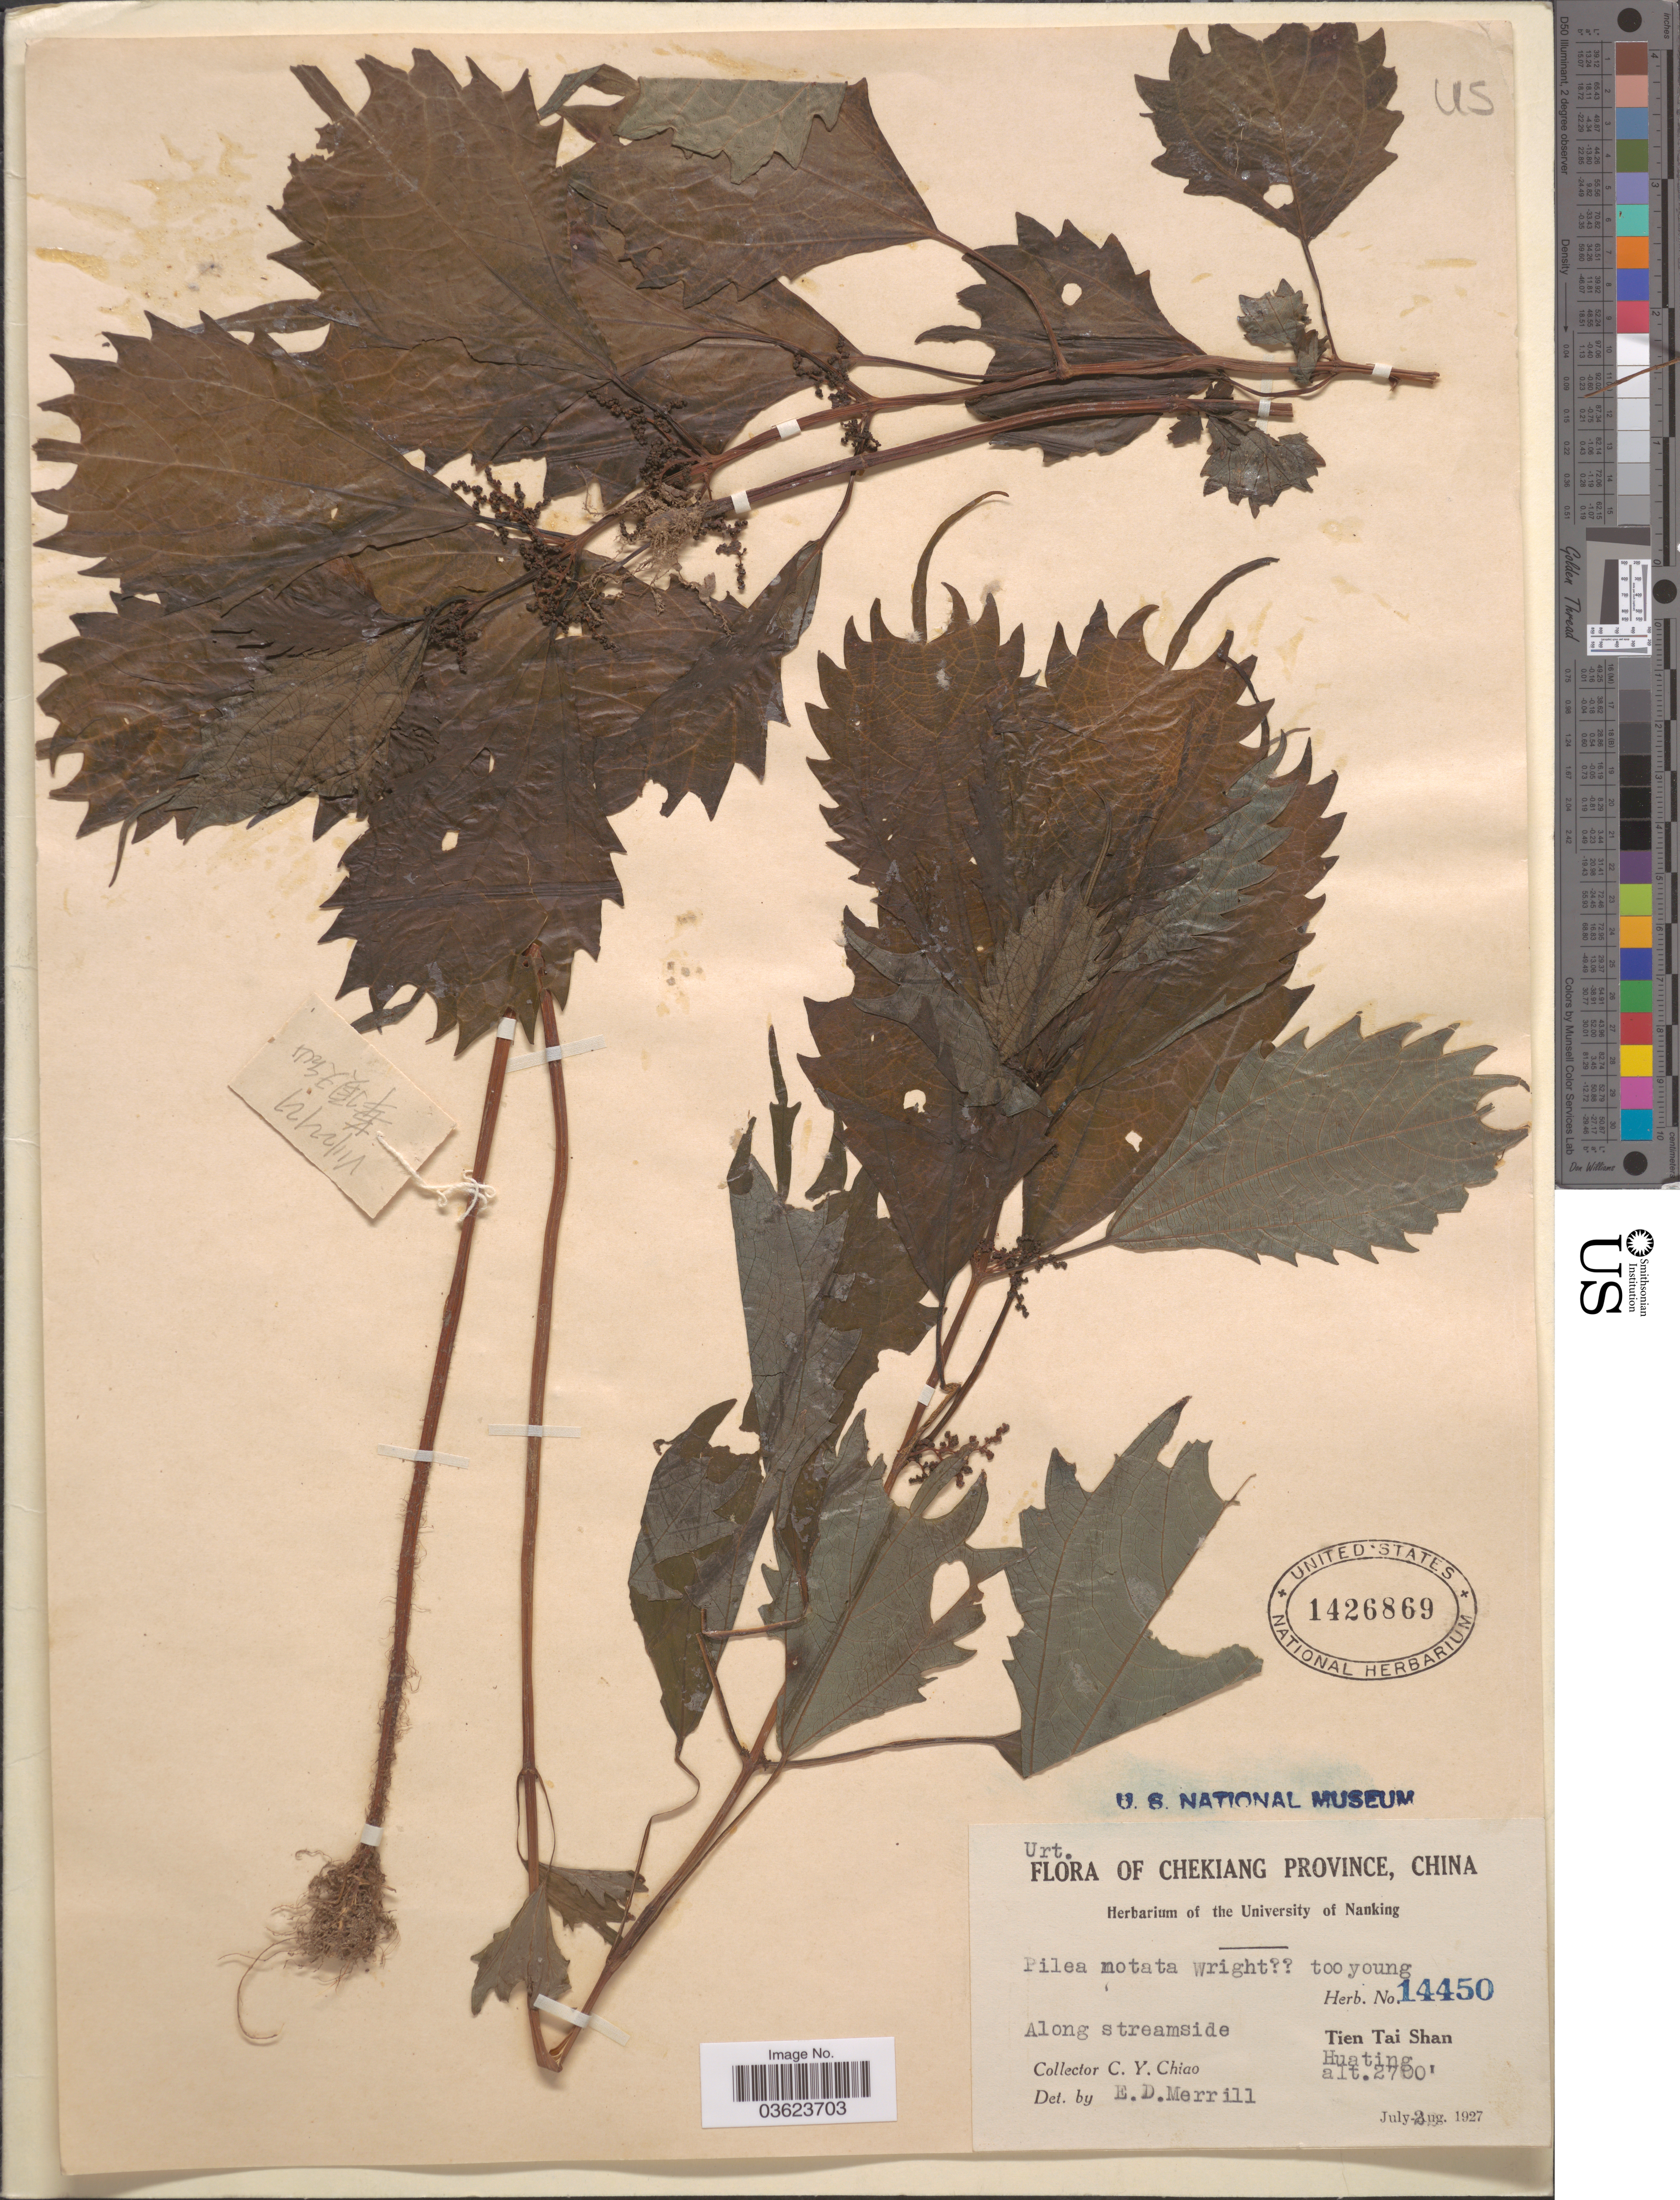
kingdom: Plantae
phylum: Tracheophyta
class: Magnoliopsida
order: Rosales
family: Urticaceae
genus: Pilea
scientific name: Pilea sinofasciata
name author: C.J. Chen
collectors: C. Y. Chiao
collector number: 14450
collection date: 1927-07-02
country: China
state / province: Zhejiang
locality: Chekiang Province. Tien Tai Shan. Huating.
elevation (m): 823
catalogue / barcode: US 1426869